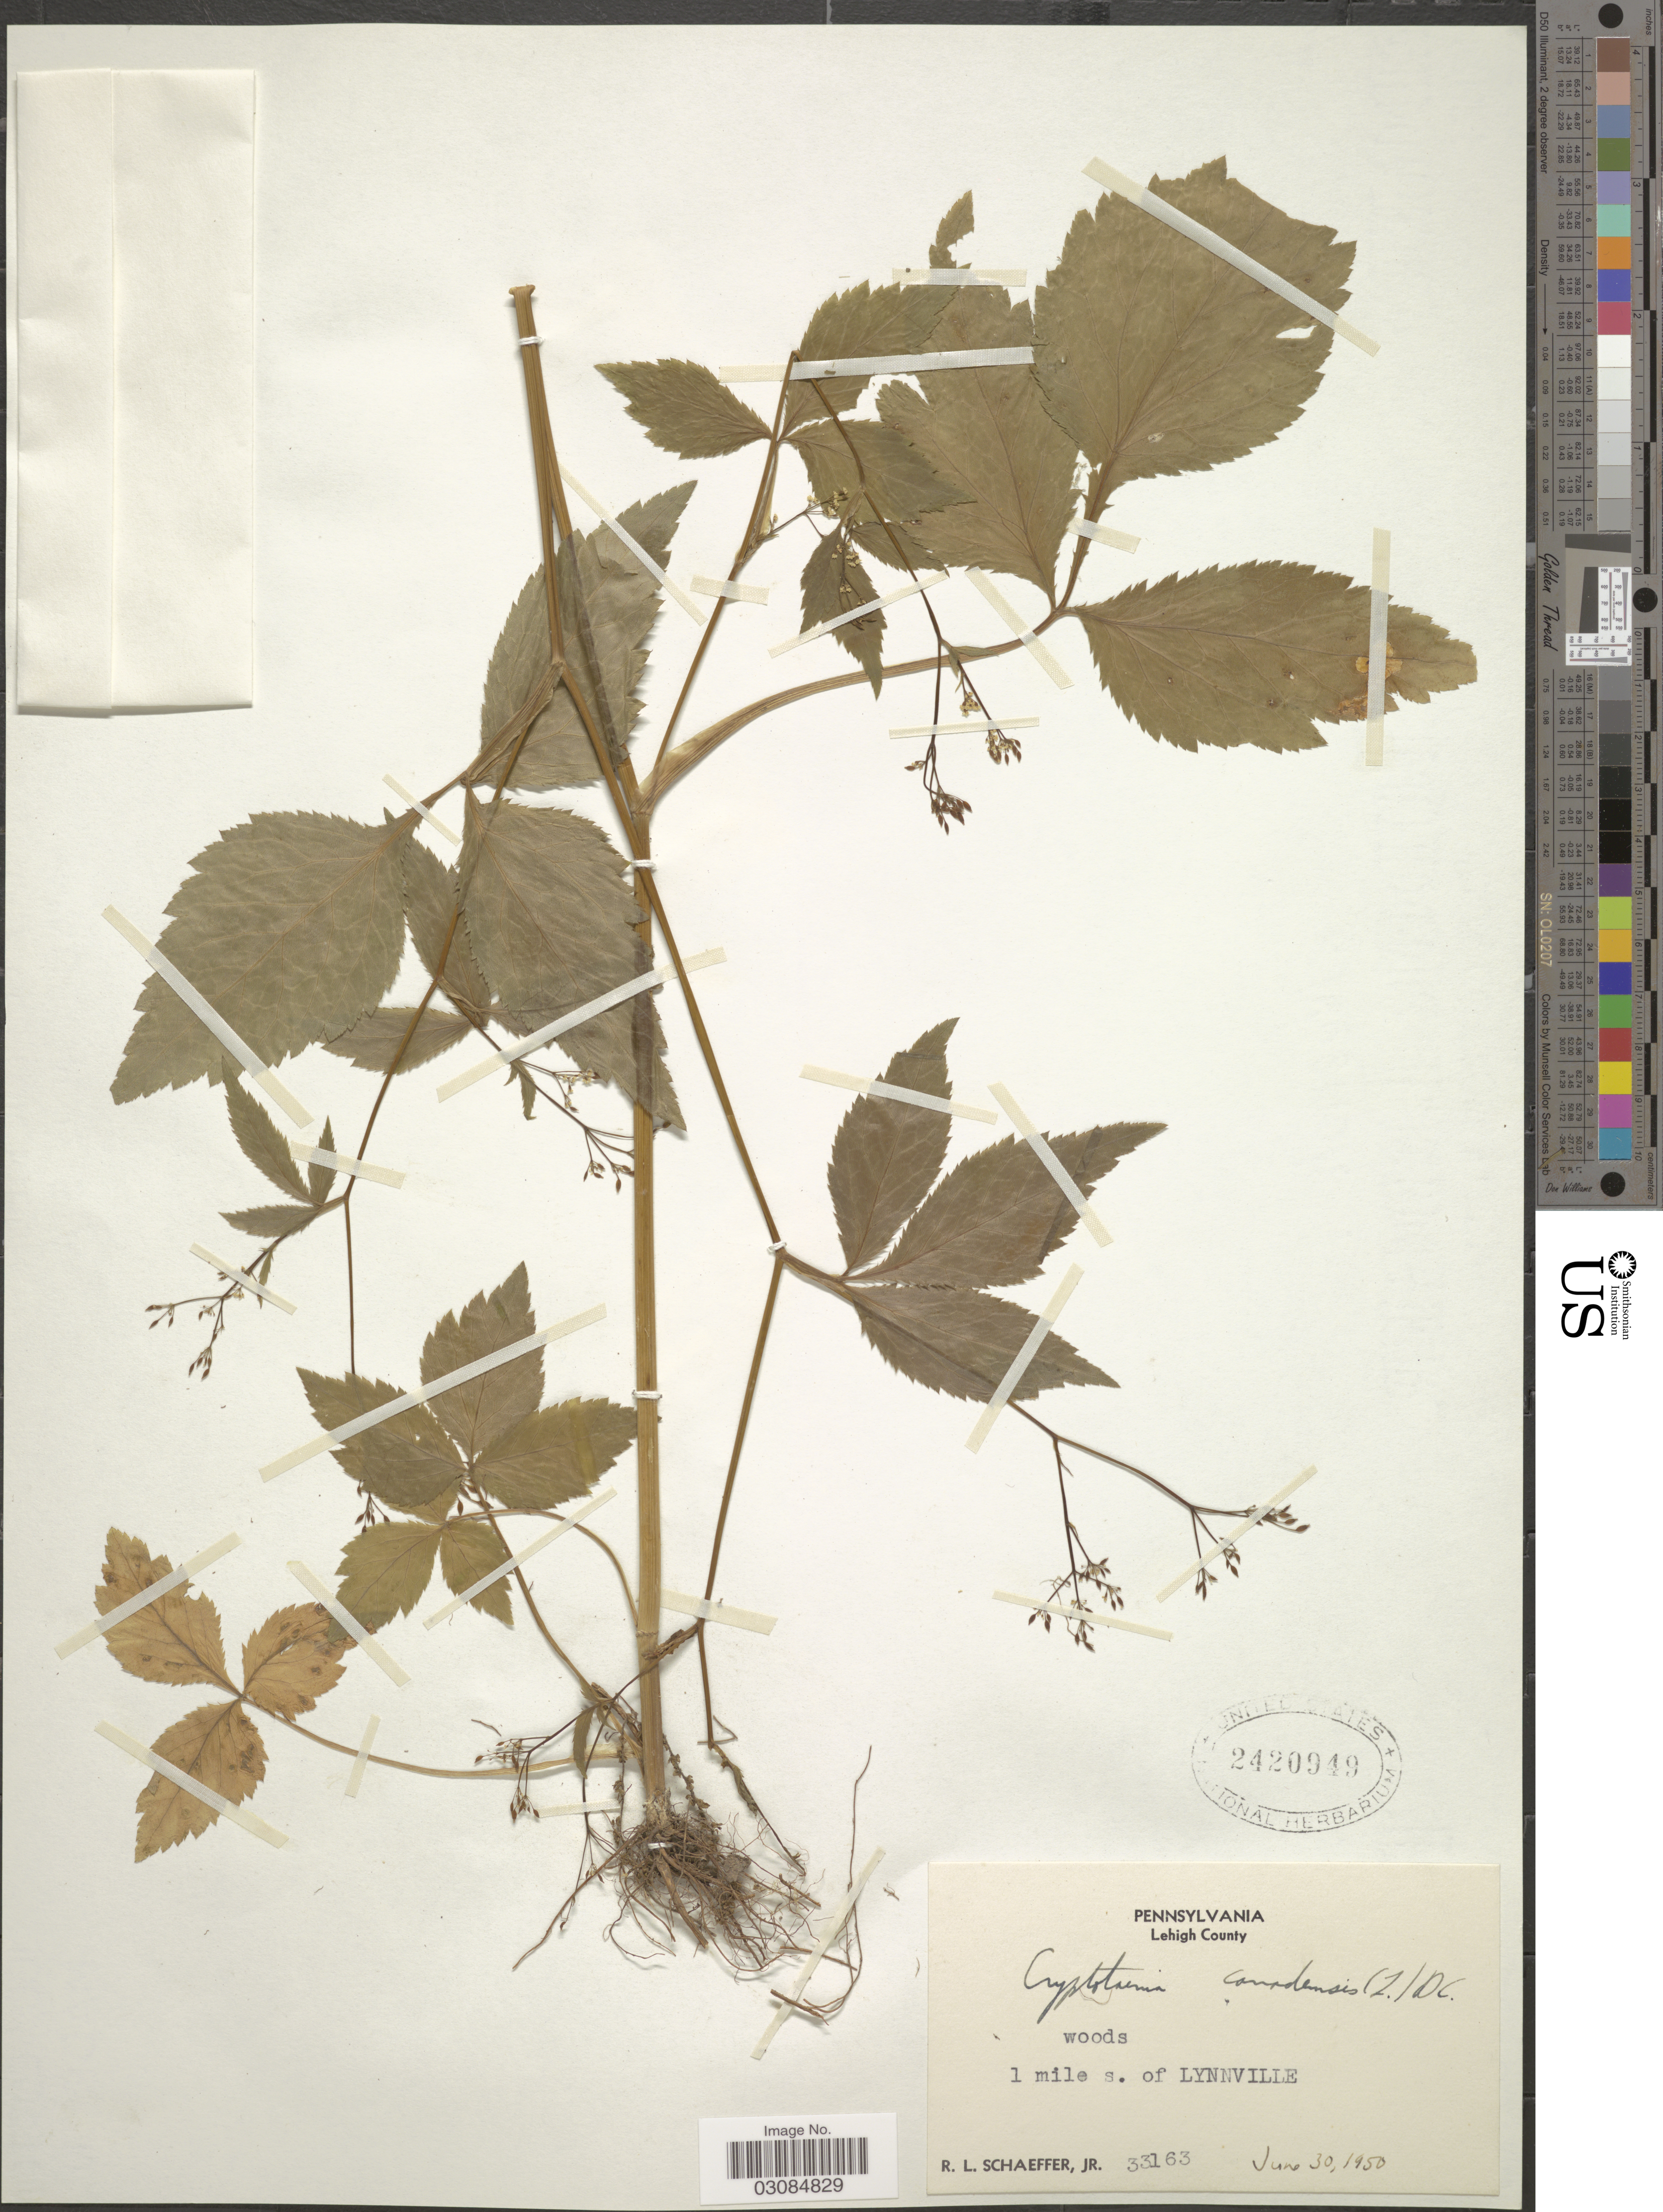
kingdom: Plantae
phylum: Tracheophyta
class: Magnoliopsida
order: Apiales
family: Apiaceae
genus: Cryptotaenia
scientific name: Cryptotaenia canadensis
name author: (L.) DC.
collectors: R. L. Schaeffer Jr.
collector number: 33163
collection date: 1950-06-30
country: United States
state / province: Pennsylvania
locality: Lehigh County, 1 mile s. of Lynnville.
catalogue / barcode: US 2420949